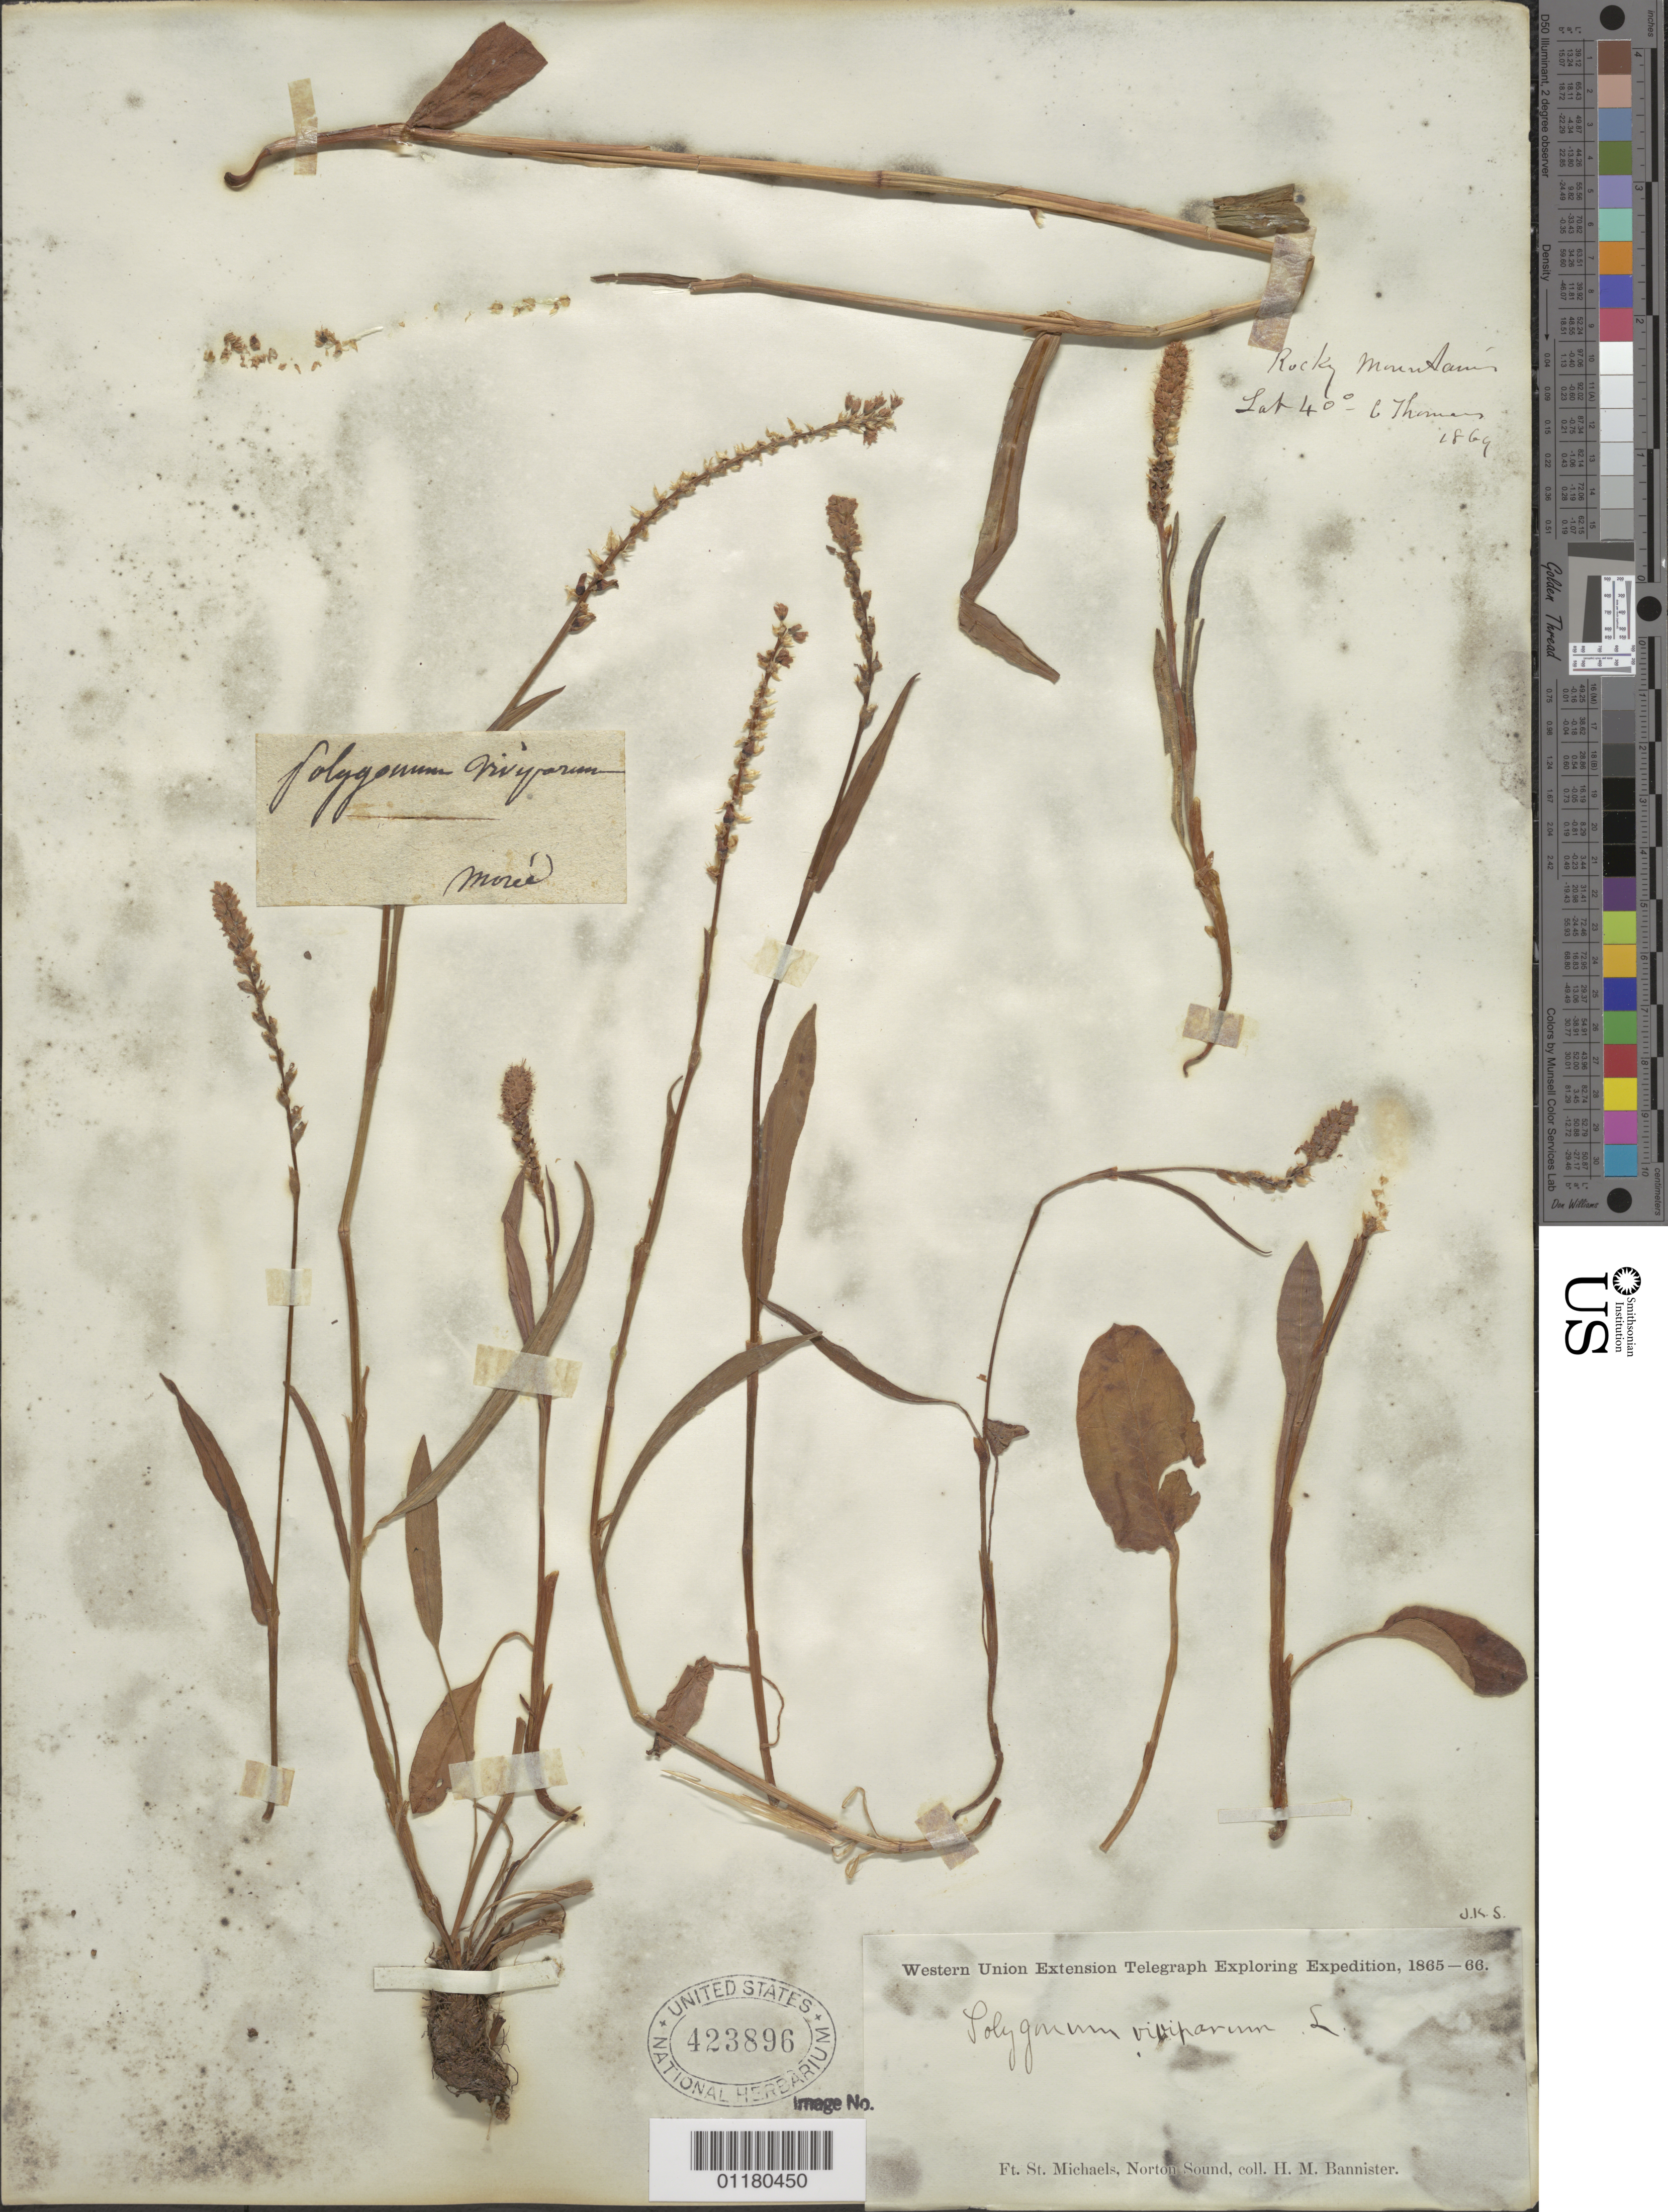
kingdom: Plantae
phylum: Tracheophyta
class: Magnoliopsida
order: Caryophyllales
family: Polygonaceae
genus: Bistorta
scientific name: Bistorta vivipara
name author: (L.) Delarbre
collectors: H. Bannister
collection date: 1865/1866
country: United States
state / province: Alaska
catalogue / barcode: US 423896